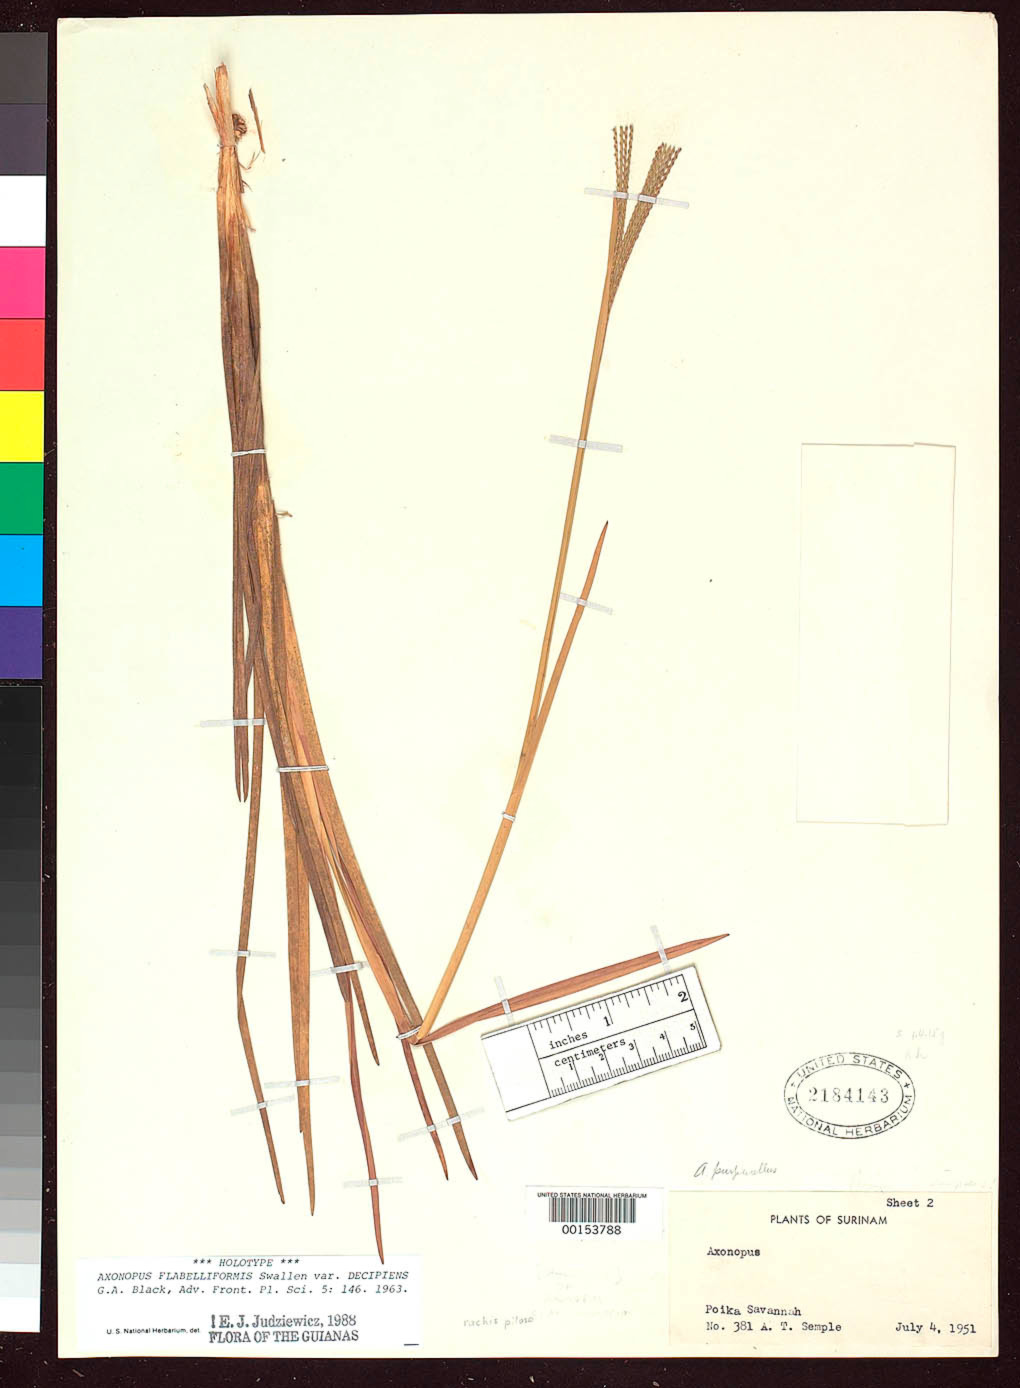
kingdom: Plantae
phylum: Tracheophyta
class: Liliopsida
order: Poales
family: Poaceae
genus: Axonopus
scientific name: Axonopus flabelliformis var. deciphens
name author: G.A. Black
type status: Holotype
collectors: A. Semple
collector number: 381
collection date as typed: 04 Jul 1951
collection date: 1951-07-04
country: Suriname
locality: Poika savannah.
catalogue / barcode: US 2184143